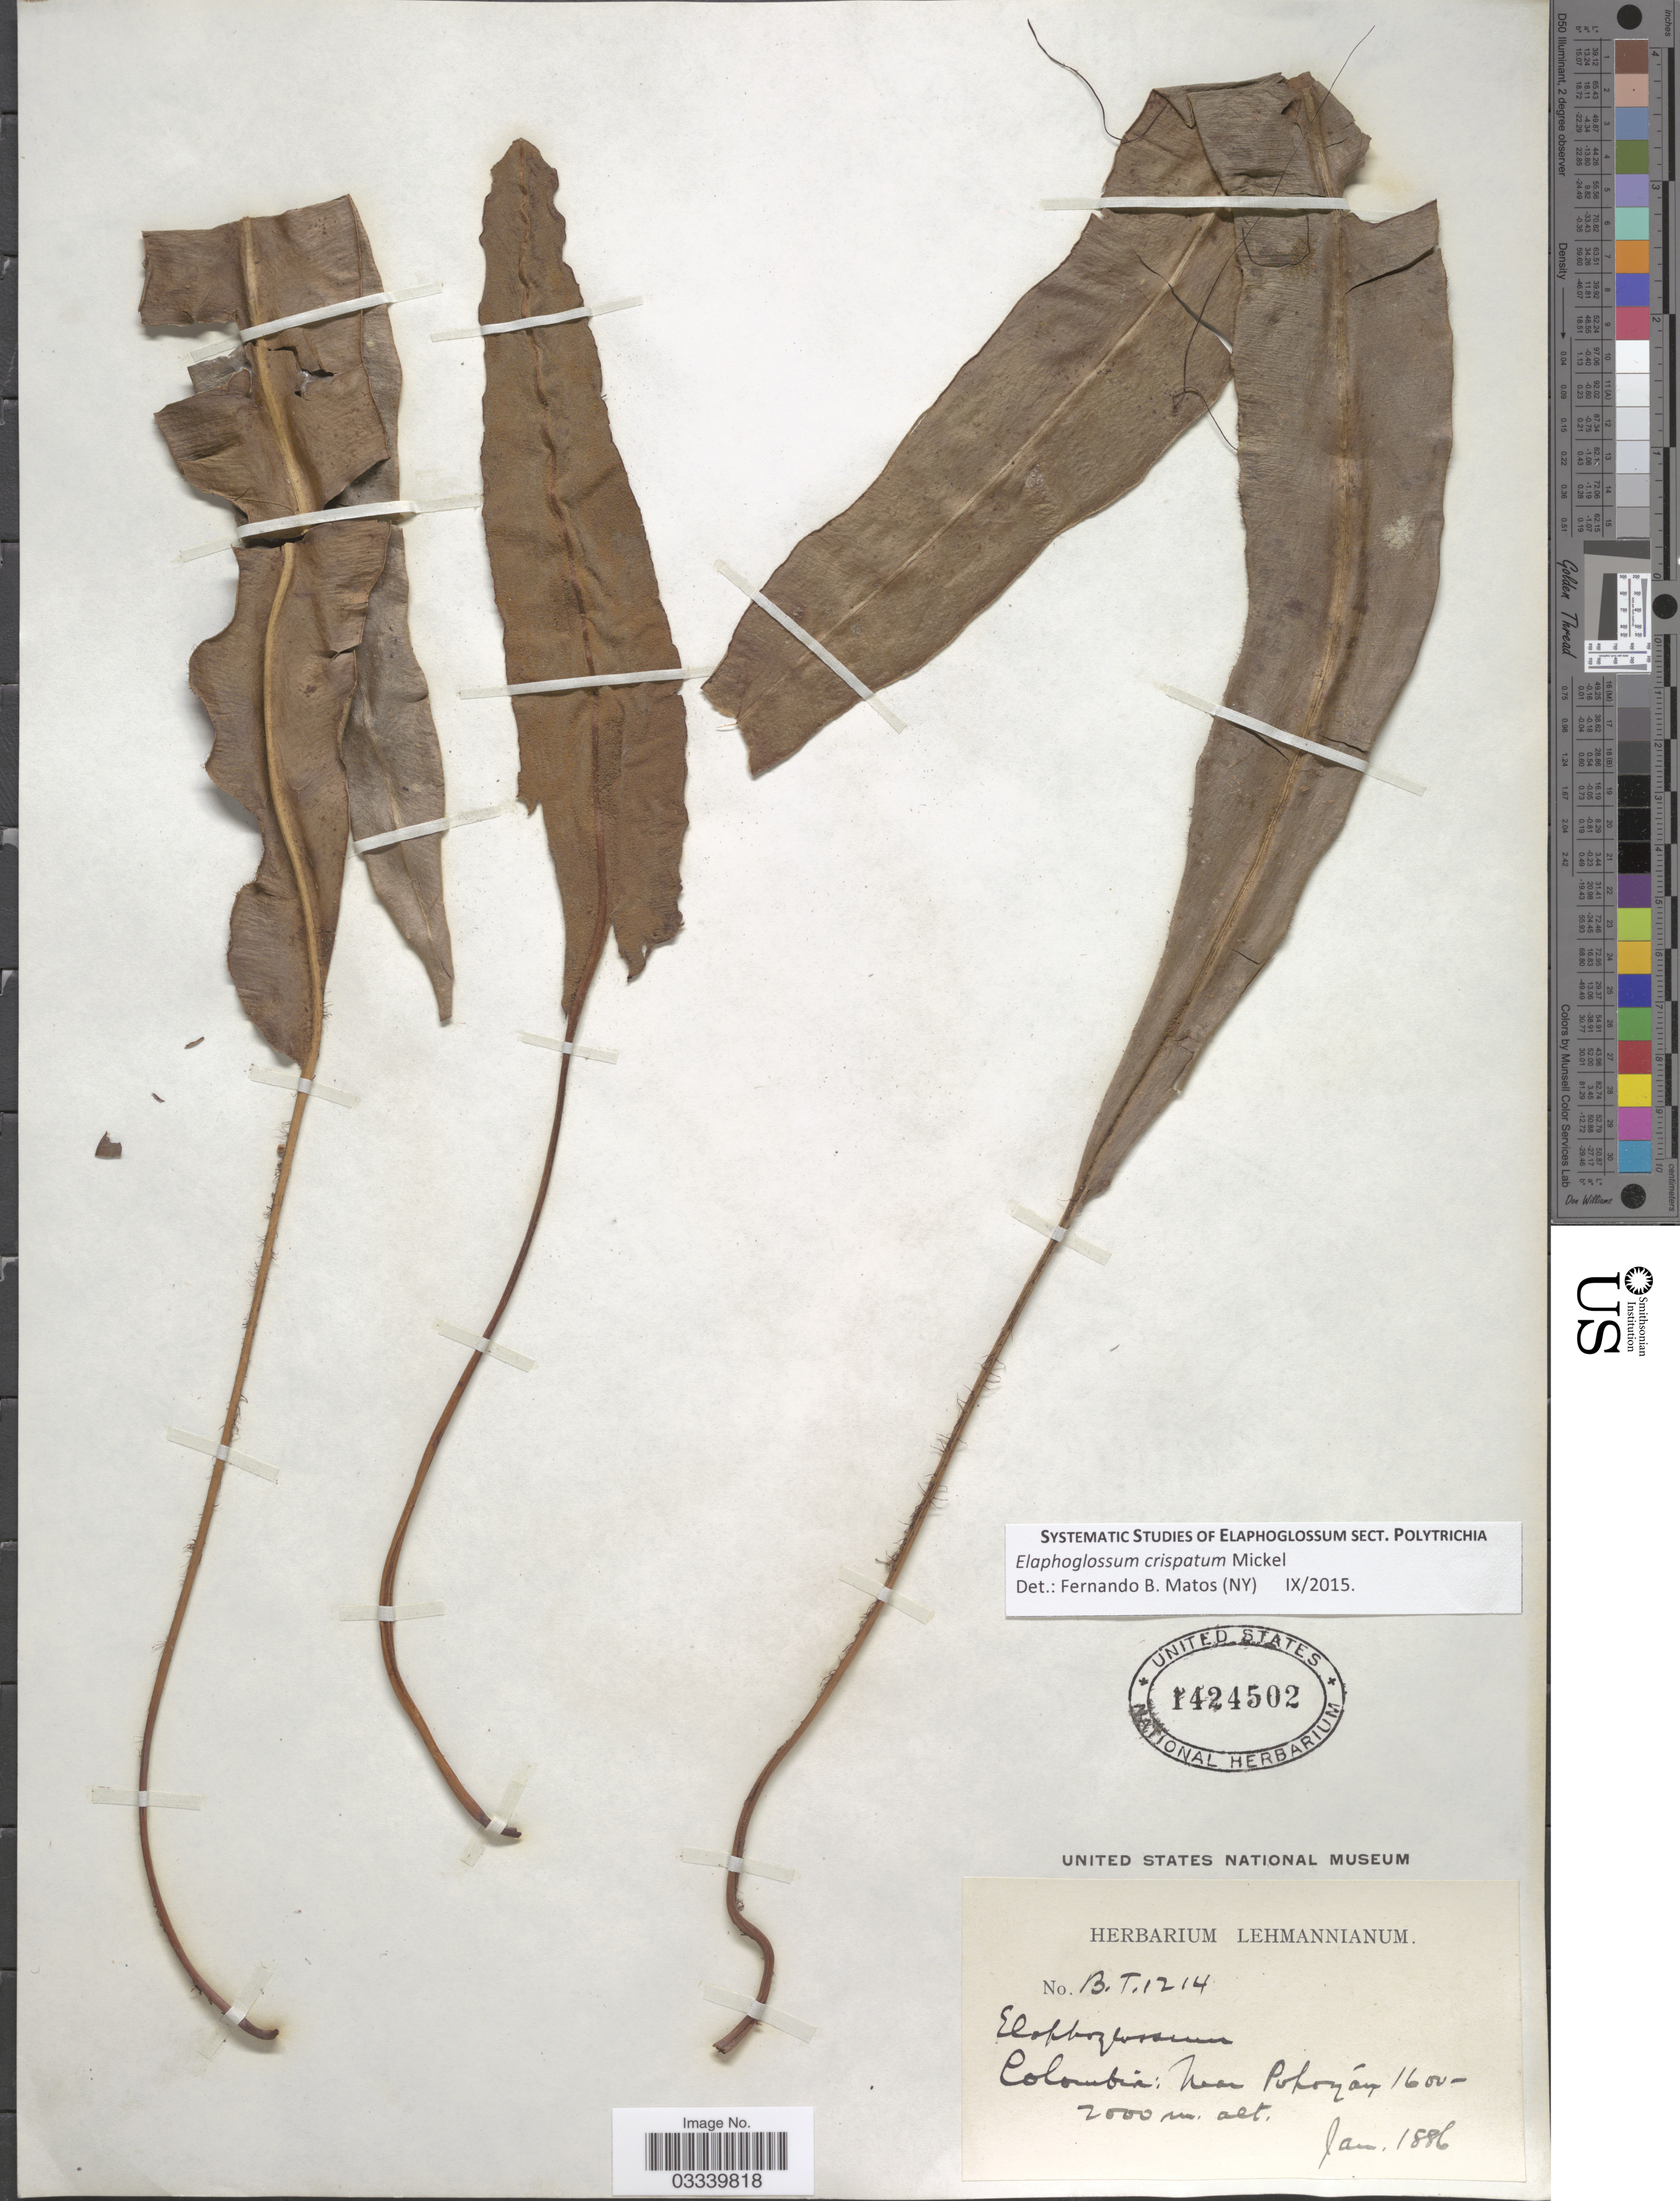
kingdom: Plantae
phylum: Tracheophyta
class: Polypodiopsida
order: Polypodiales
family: Dryopteridaceae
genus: Elaphoglossum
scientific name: Elaphoglossum crispatum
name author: Mickel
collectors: ex herb. Lehmannianum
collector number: B.T.1214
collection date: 1886-01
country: Colombia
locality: Near Popayán.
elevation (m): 1600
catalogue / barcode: US 1424502